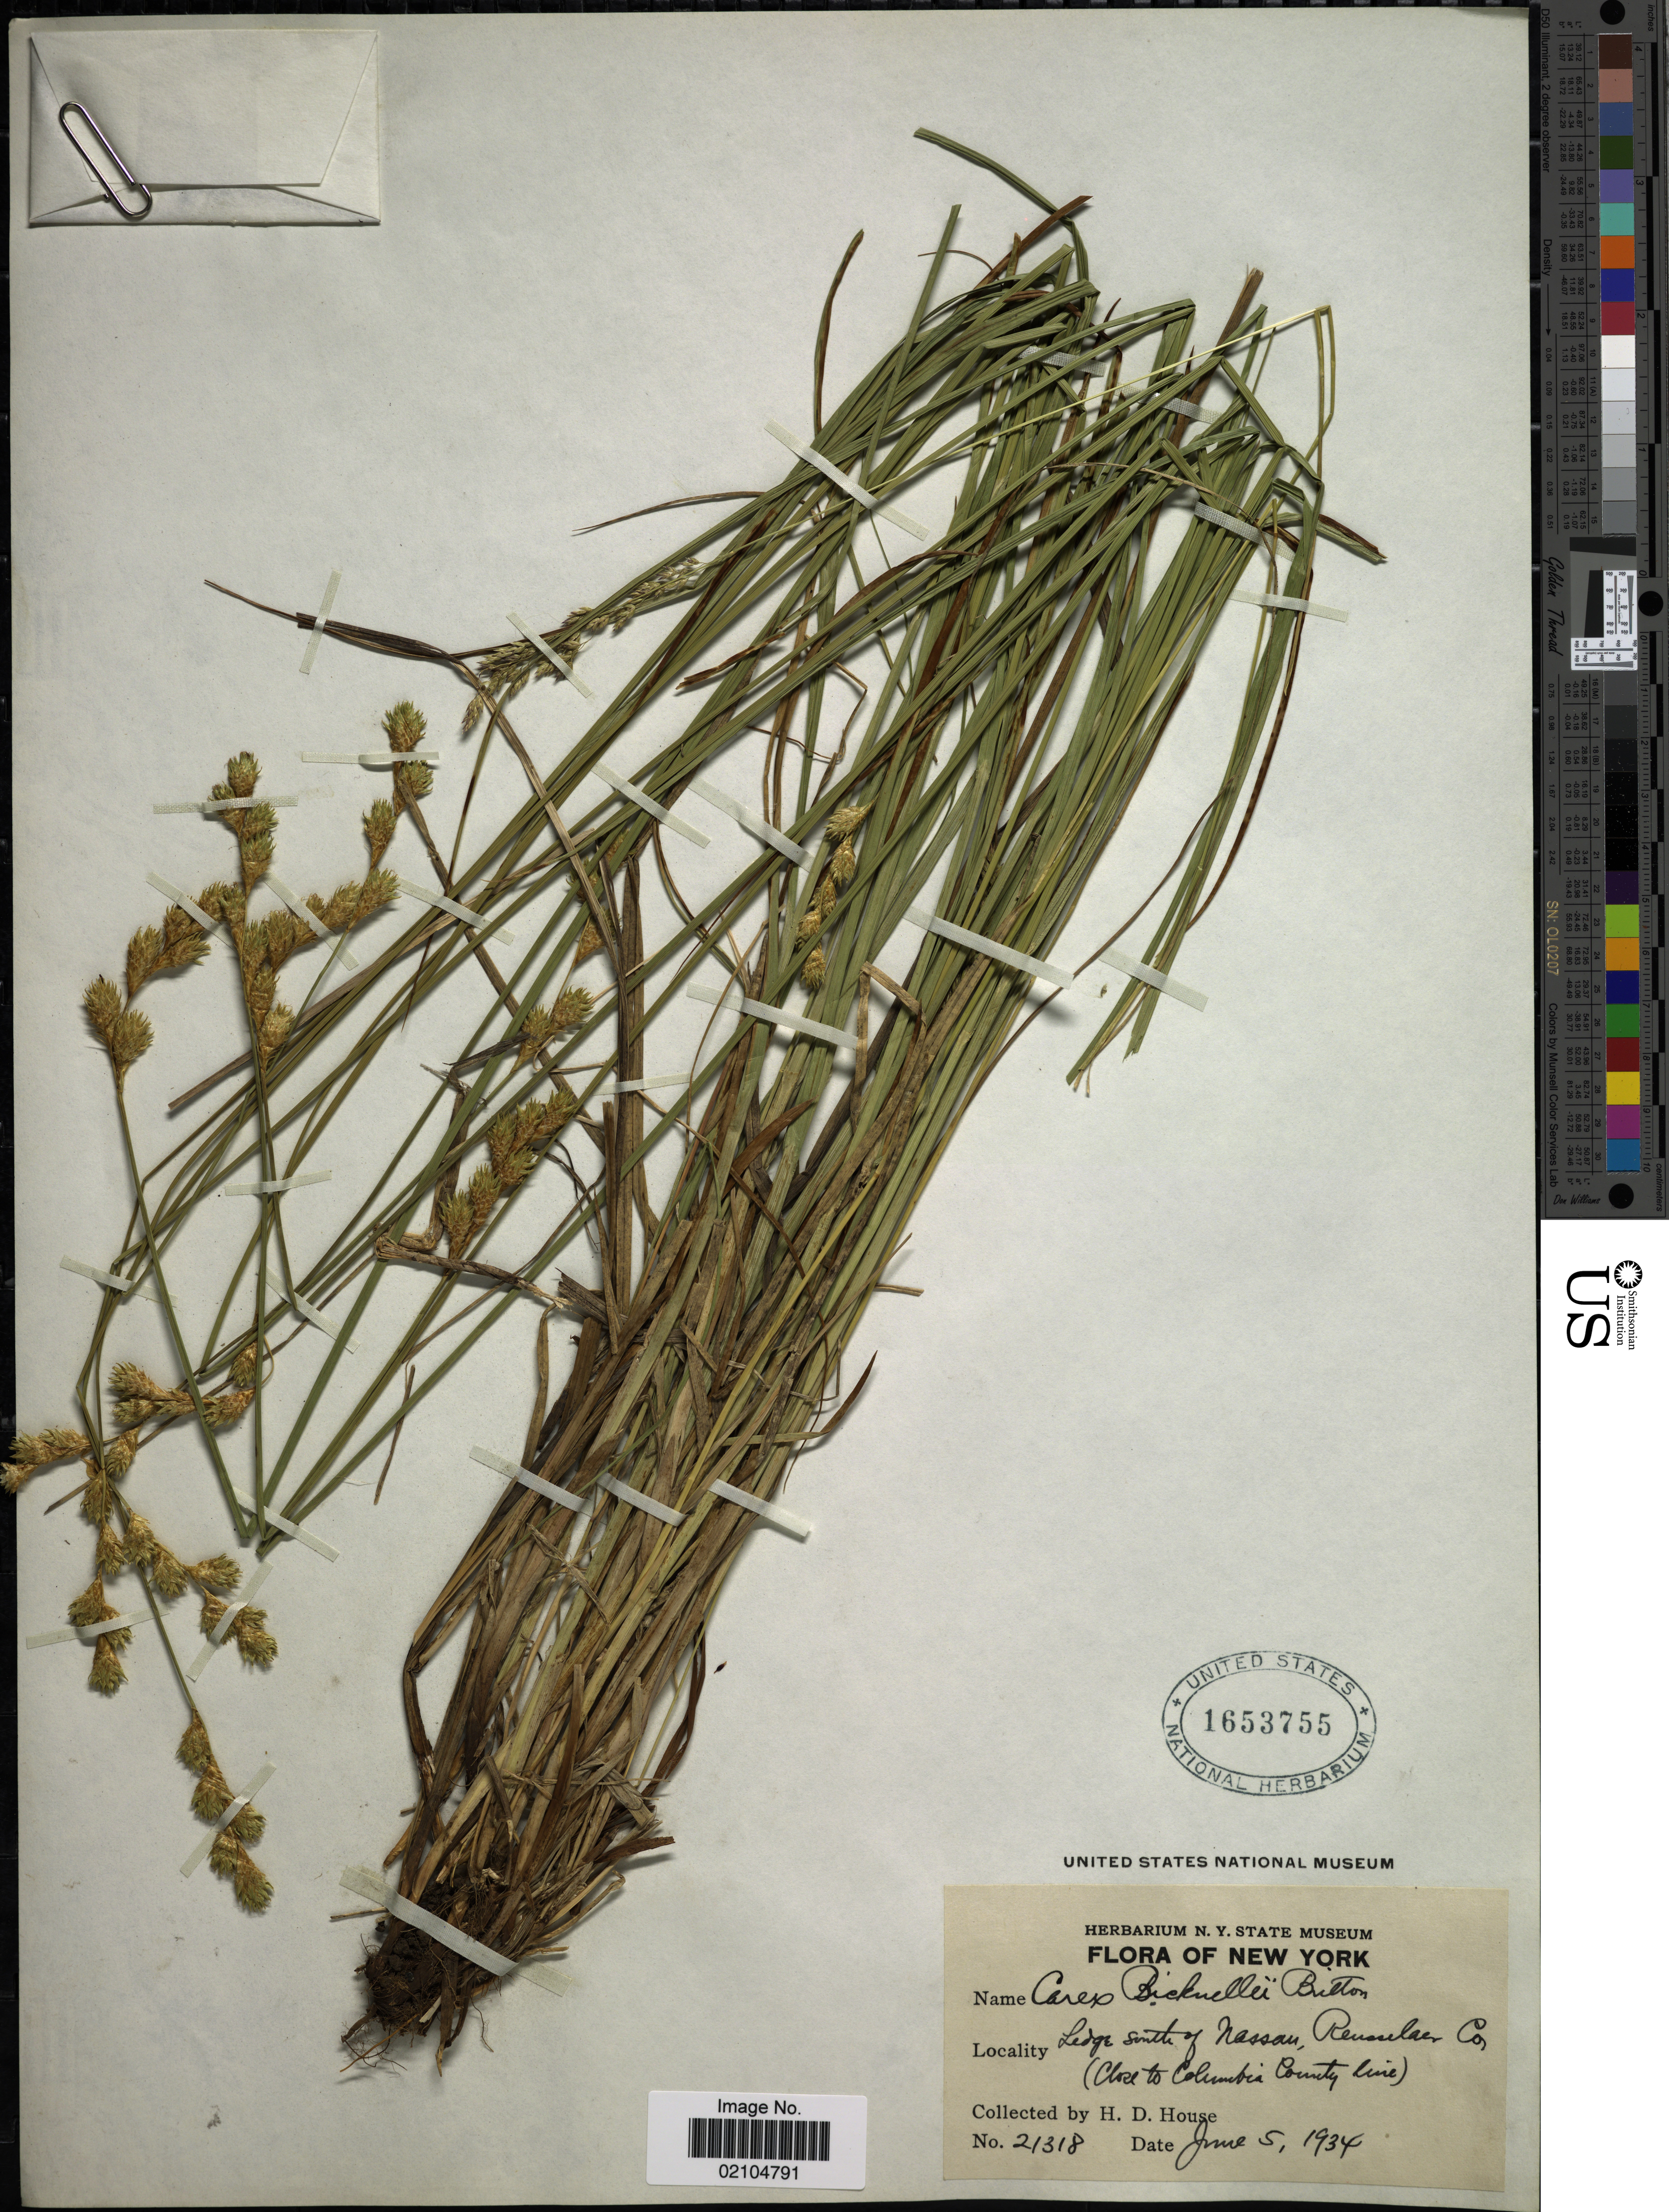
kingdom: Plantae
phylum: Tracheophyta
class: Liliopsida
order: Poales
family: Cyperaceae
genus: Carex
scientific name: Carex bicknellii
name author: Britton & A. Br.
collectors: H. D. House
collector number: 21318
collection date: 1934-06-05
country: United States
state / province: New York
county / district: Columbia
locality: Ledge south of Nassau, Rensselaer Co., (close to Columbia County line).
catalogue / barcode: US 1653755